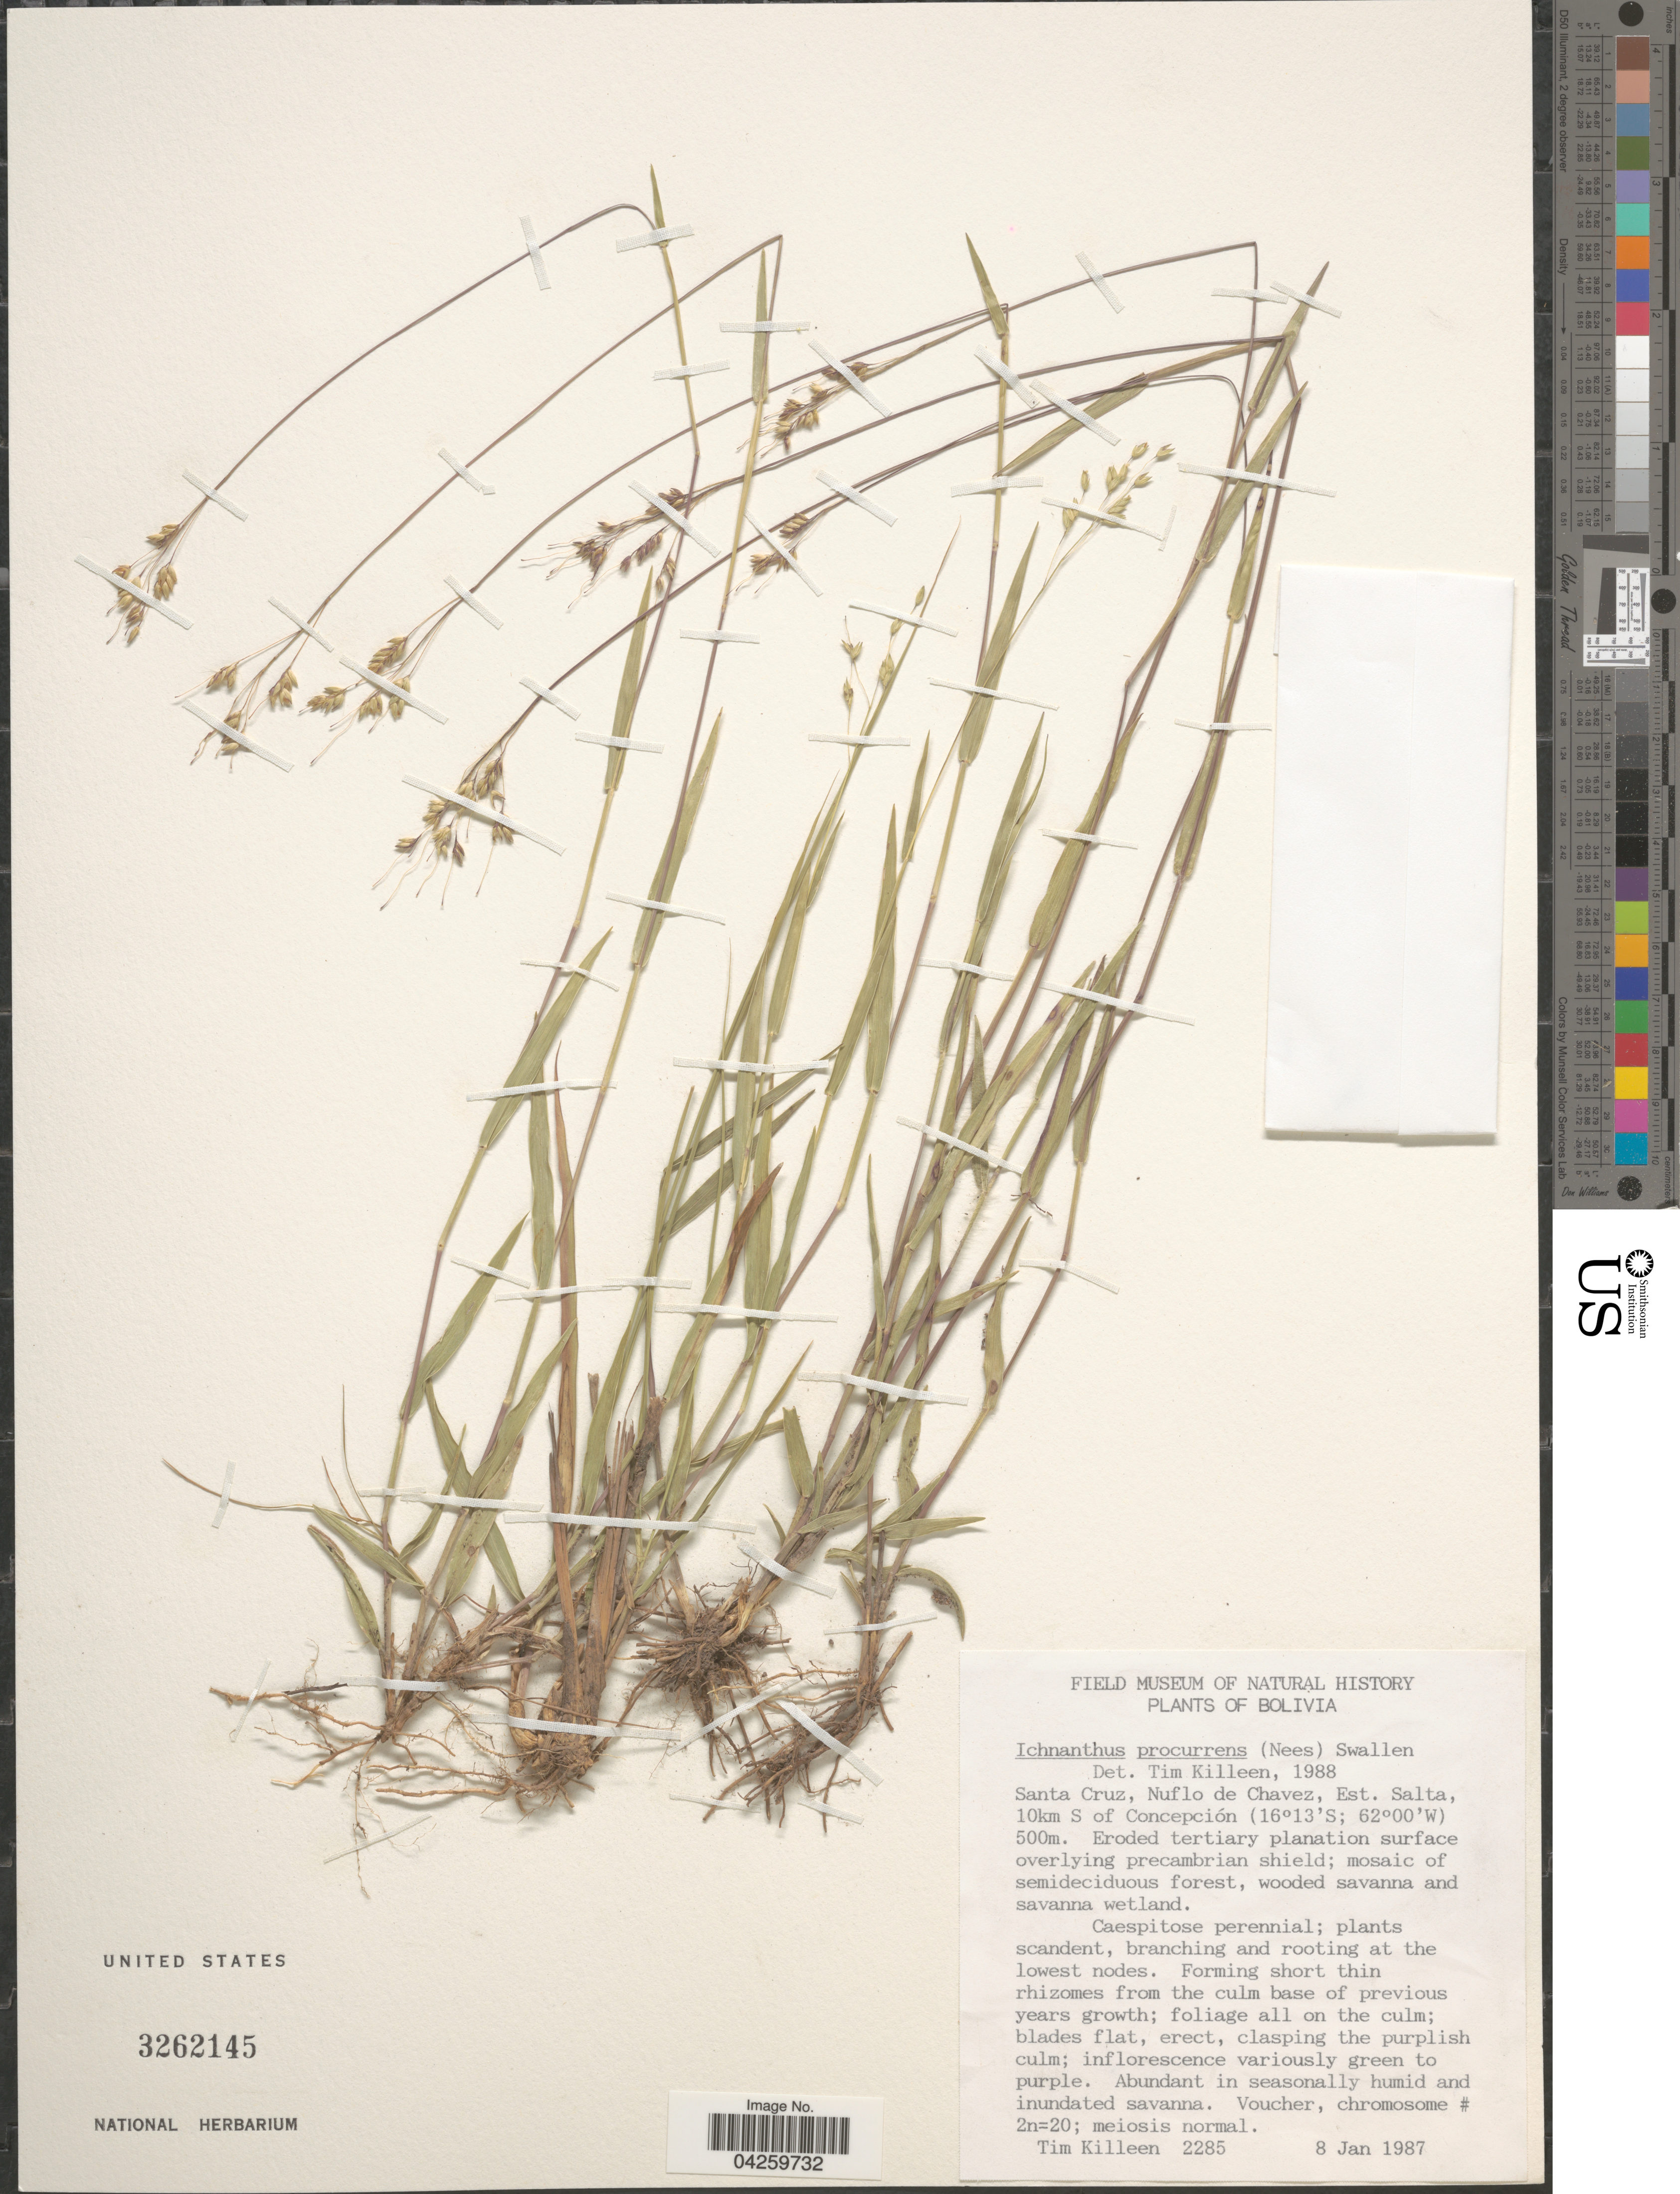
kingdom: Plantae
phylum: Tracheophyta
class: Liliopsida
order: Poales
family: Poaceae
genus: Ichnanthus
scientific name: Ichnanthus procurrens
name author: (Nees ex Trin.) Swallen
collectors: T. J. Killeen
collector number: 2285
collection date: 1987-01-08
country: Bolivia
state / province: Santa Cruz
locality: Nuflo de Chavez, Est. Salta, 10km S of Concepción.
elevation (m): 500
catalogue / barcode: US 3262145